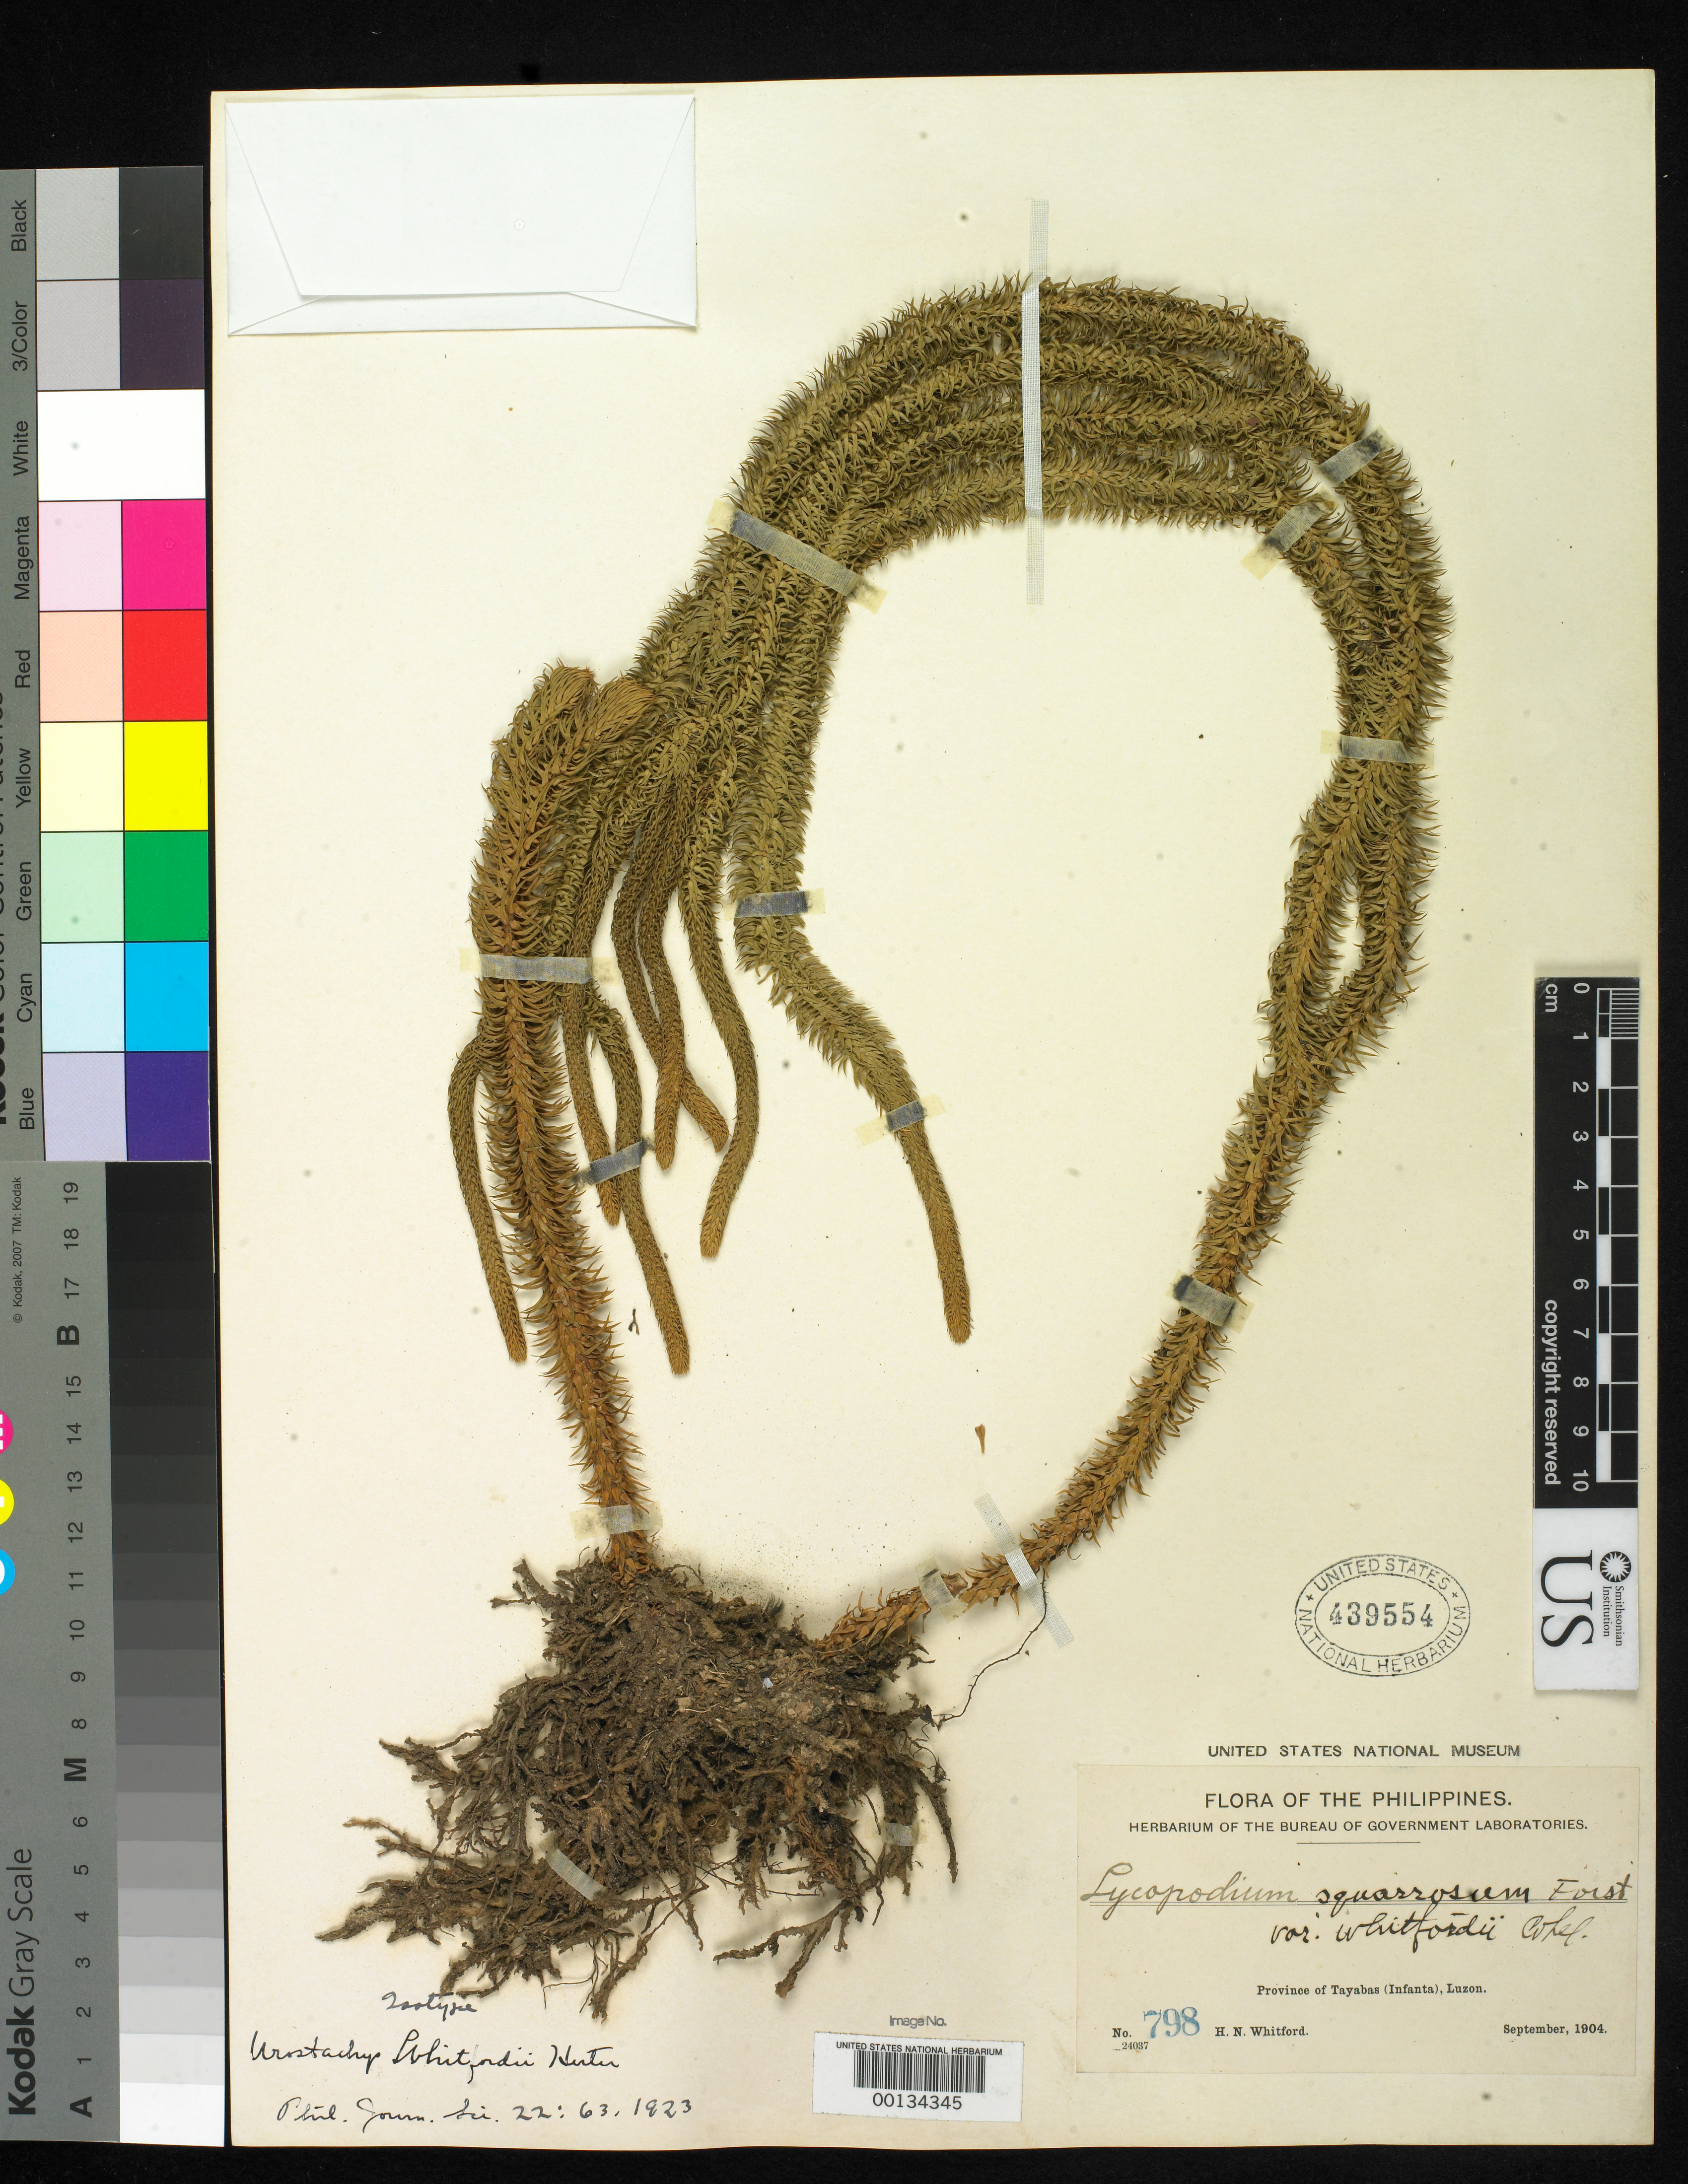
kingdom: Plantae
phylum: Tracheophyta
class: Lycopodiopsida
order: Lycopodiales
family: Lycopodiaceae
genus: Urostachys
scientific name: Urostachys whitfordii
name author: Herter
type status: Isotype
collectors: H. N. Whitford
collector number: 798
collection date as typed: Sep 1904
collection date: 1904-09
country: Philippines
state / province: Calabarzon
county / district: Quezon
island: Luzon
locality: Infanta. Tayabas.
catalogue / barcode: US 439554